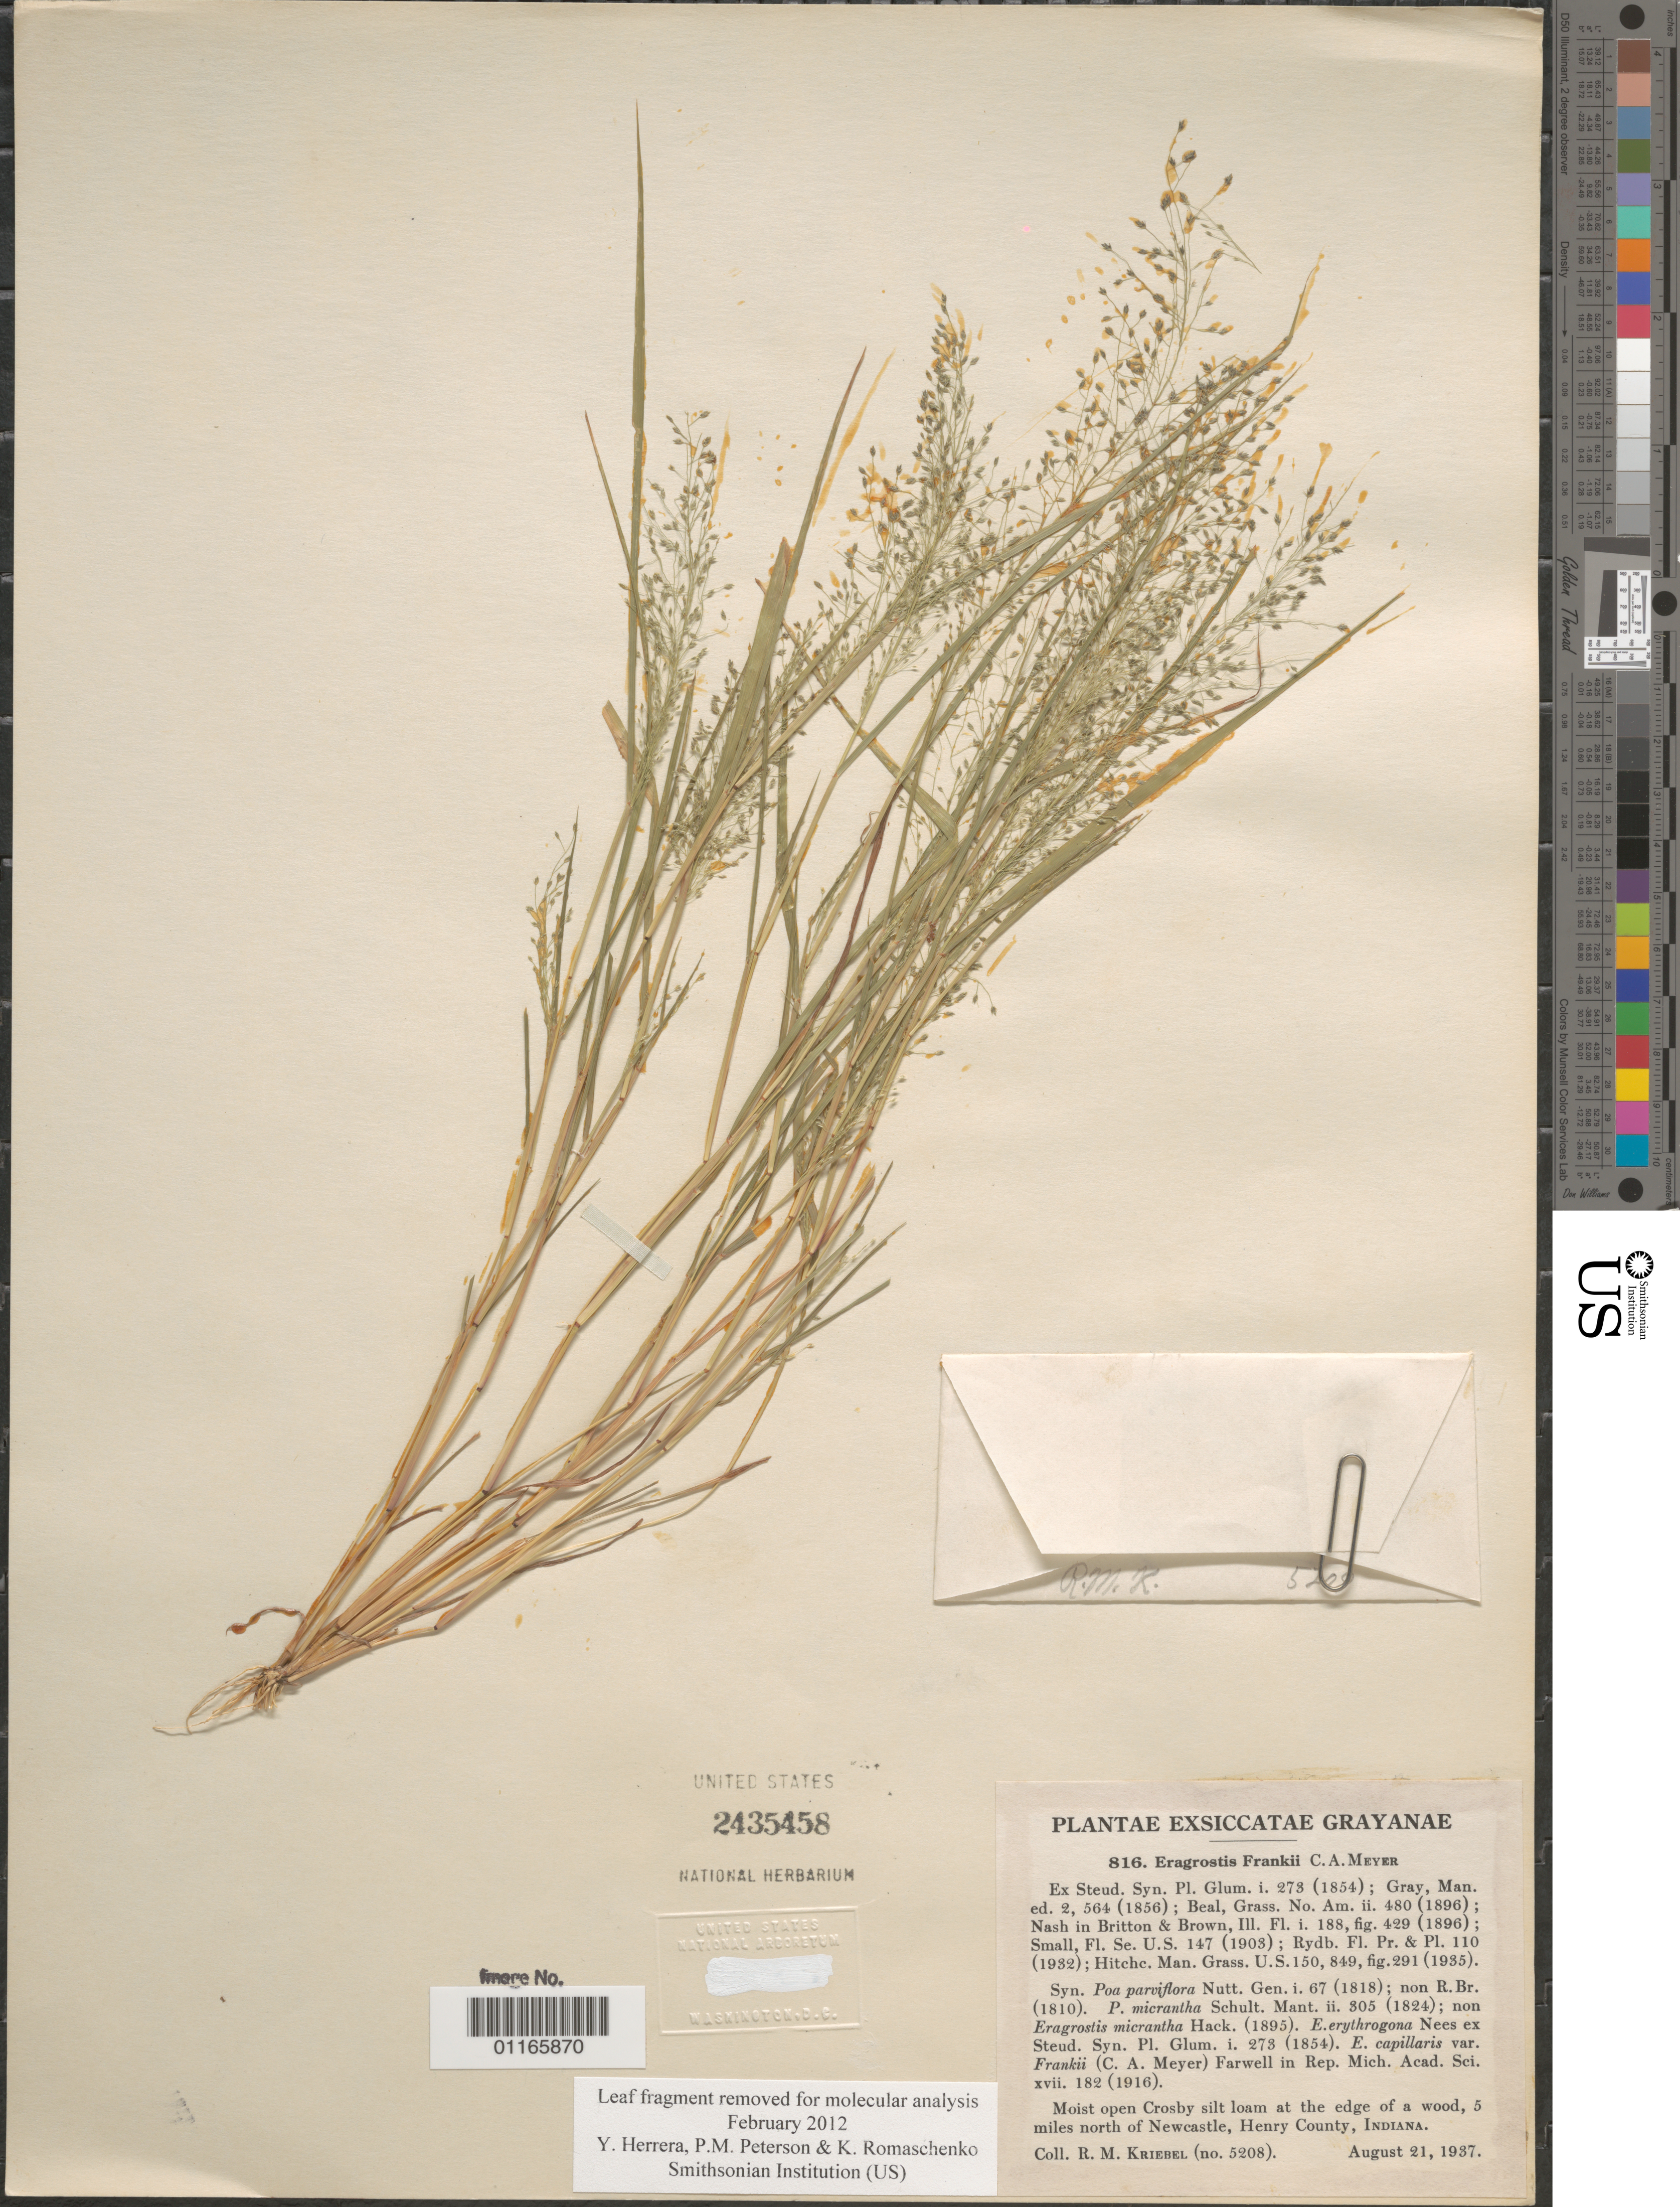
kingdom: Plantae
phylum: Tracheophyta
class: Liliopsida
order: Poales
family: Poaceae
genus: Eragrostis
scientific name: Eragrostis frankii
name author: C.A. Mey. ex Steud.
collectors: R. M. Kriebel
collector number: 5208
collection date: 1937-08-21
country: United States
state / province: Indiana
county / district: Henry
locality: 5 miles north of Newcastle.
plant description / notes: Leaf fragment removed for molecular analysis February 2012 Y. Herrera, P. M. Peterson & K. Romaschenko Smithsonian Institution (US)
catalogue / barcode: US 2435458